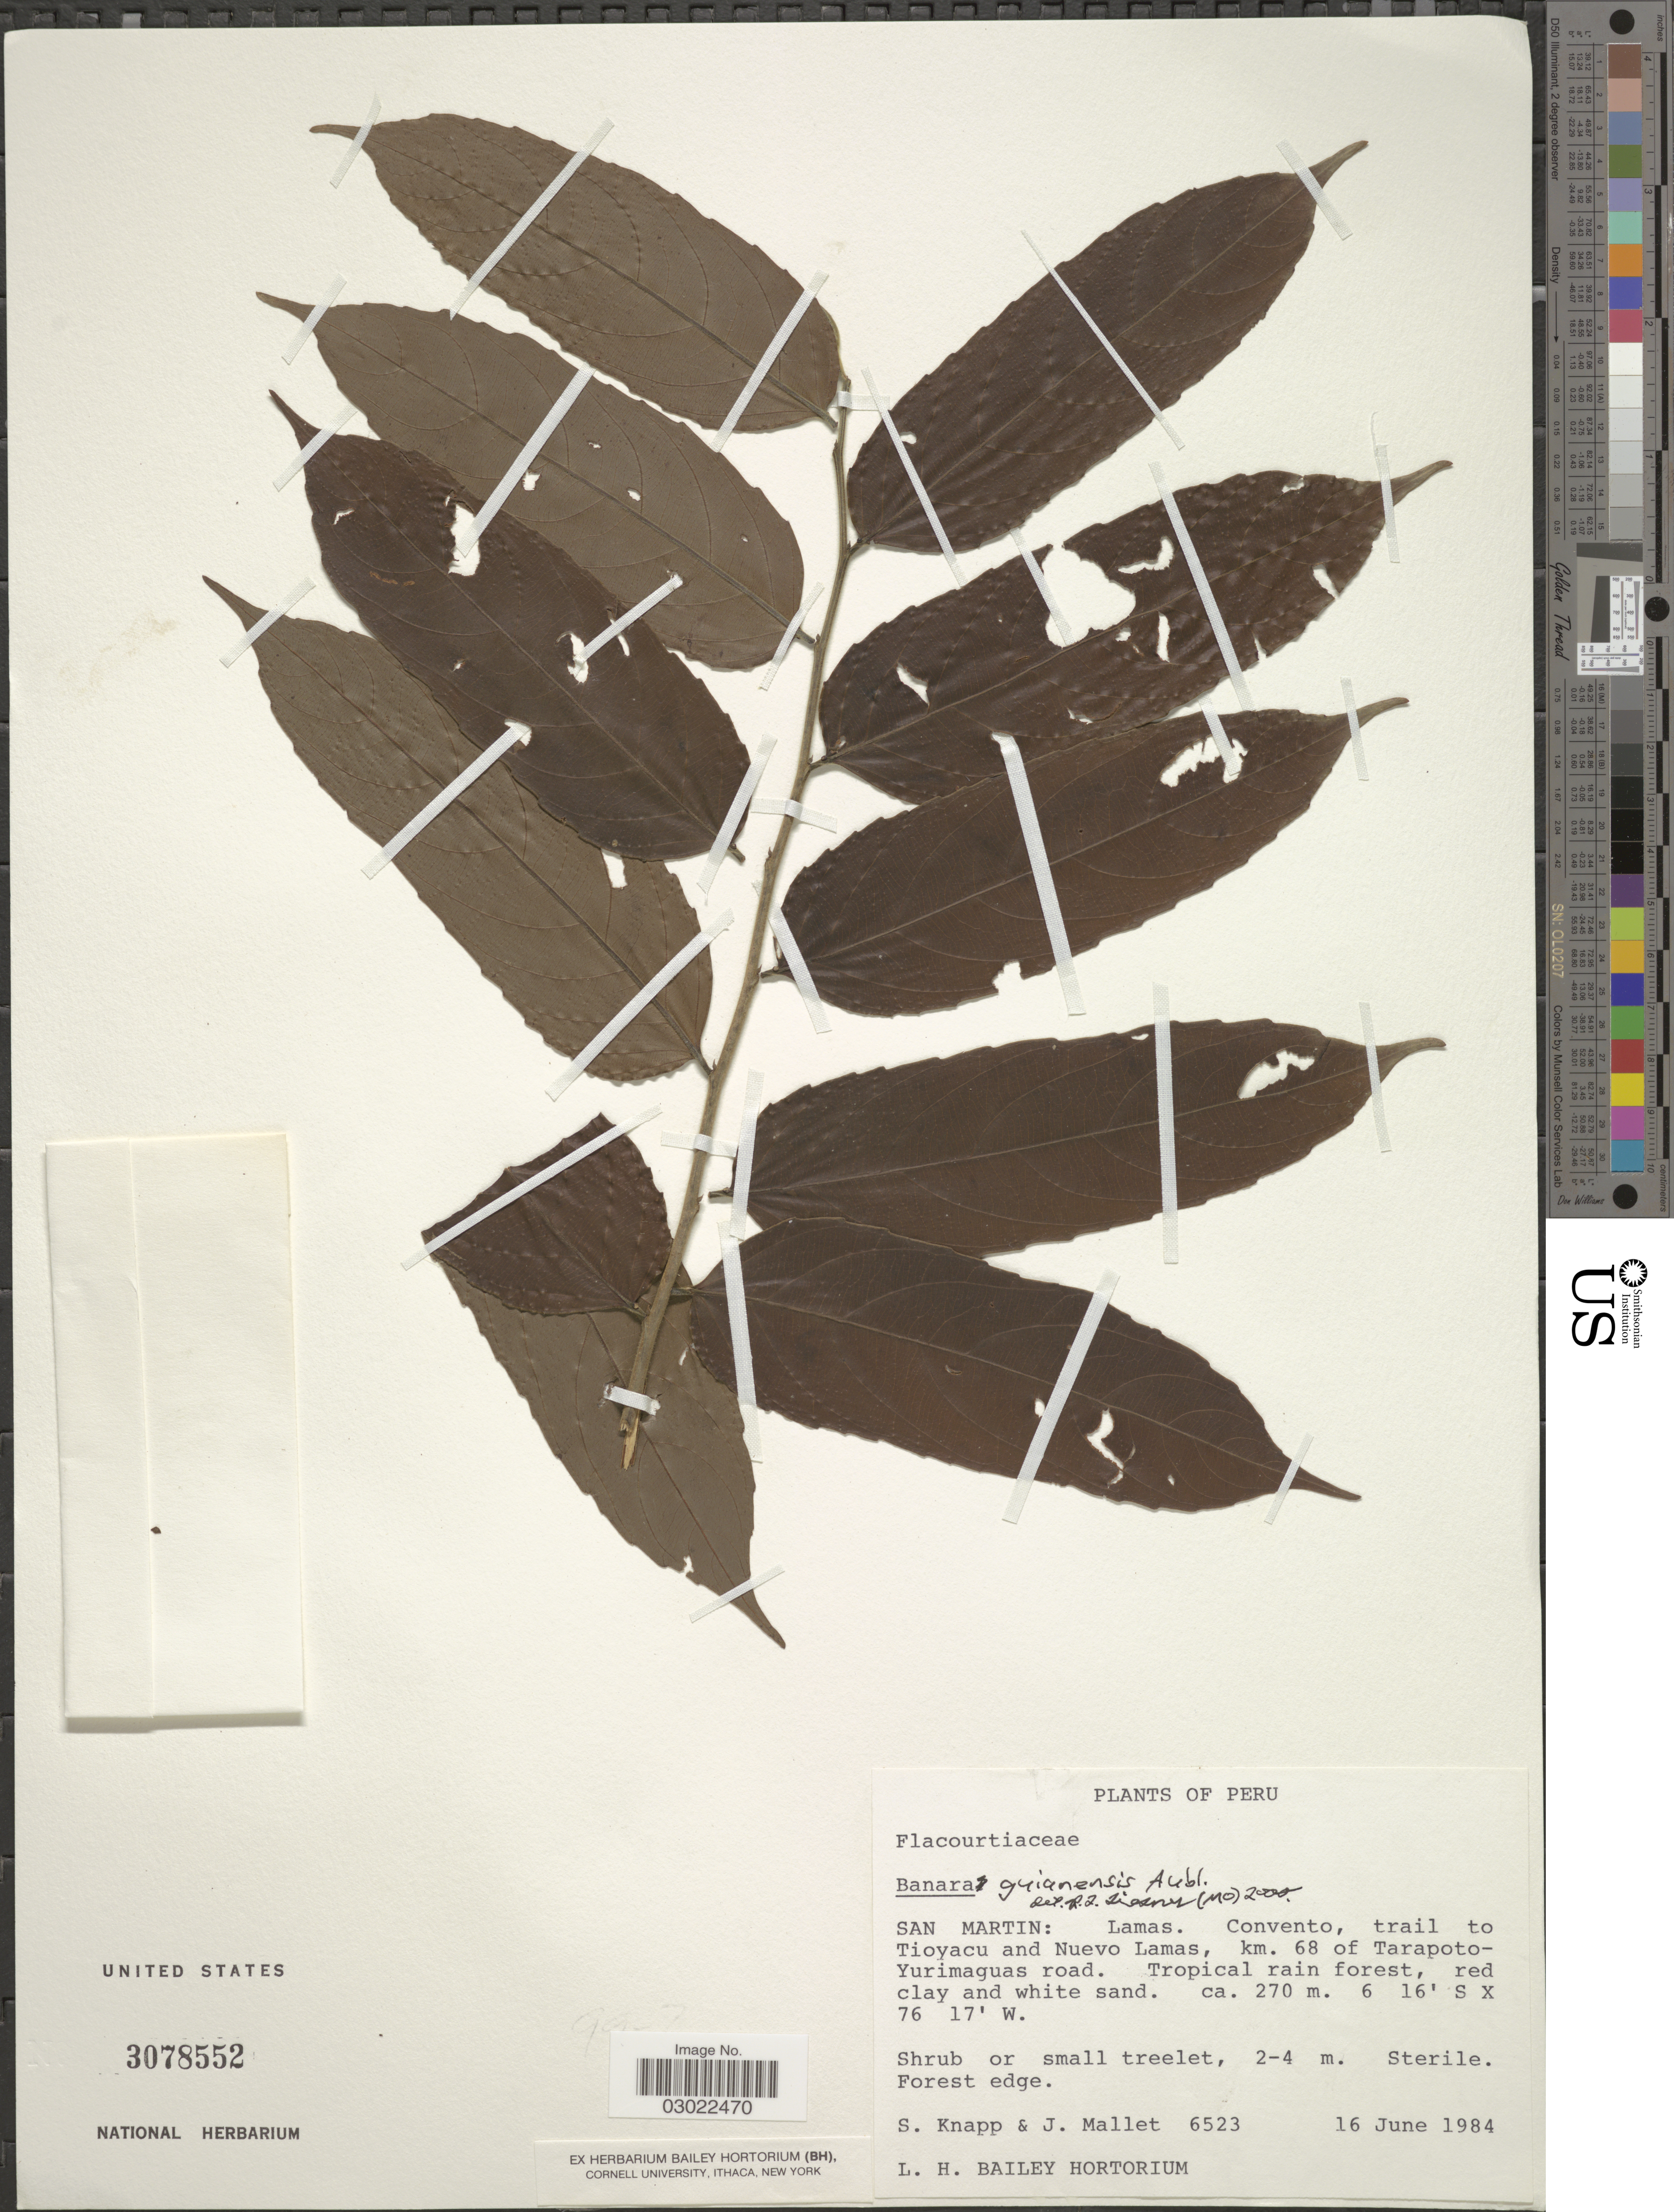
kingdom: Plantae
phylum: Tracheophyta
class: Magnoliopsida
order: Malpighiales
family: Salicaceae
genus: Banara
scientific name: Banara guianensis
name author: Aubl.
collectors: S. Knapp & J. Mallet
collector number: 6523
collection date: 1984-06-16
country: Peru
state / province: San Martín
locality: Lamas. Convento, trail to Tioyacu and Nuevo Lamas, km. 68 of Tarapoto-Yurimaguas road.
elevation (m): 270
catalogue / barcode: US 3078552